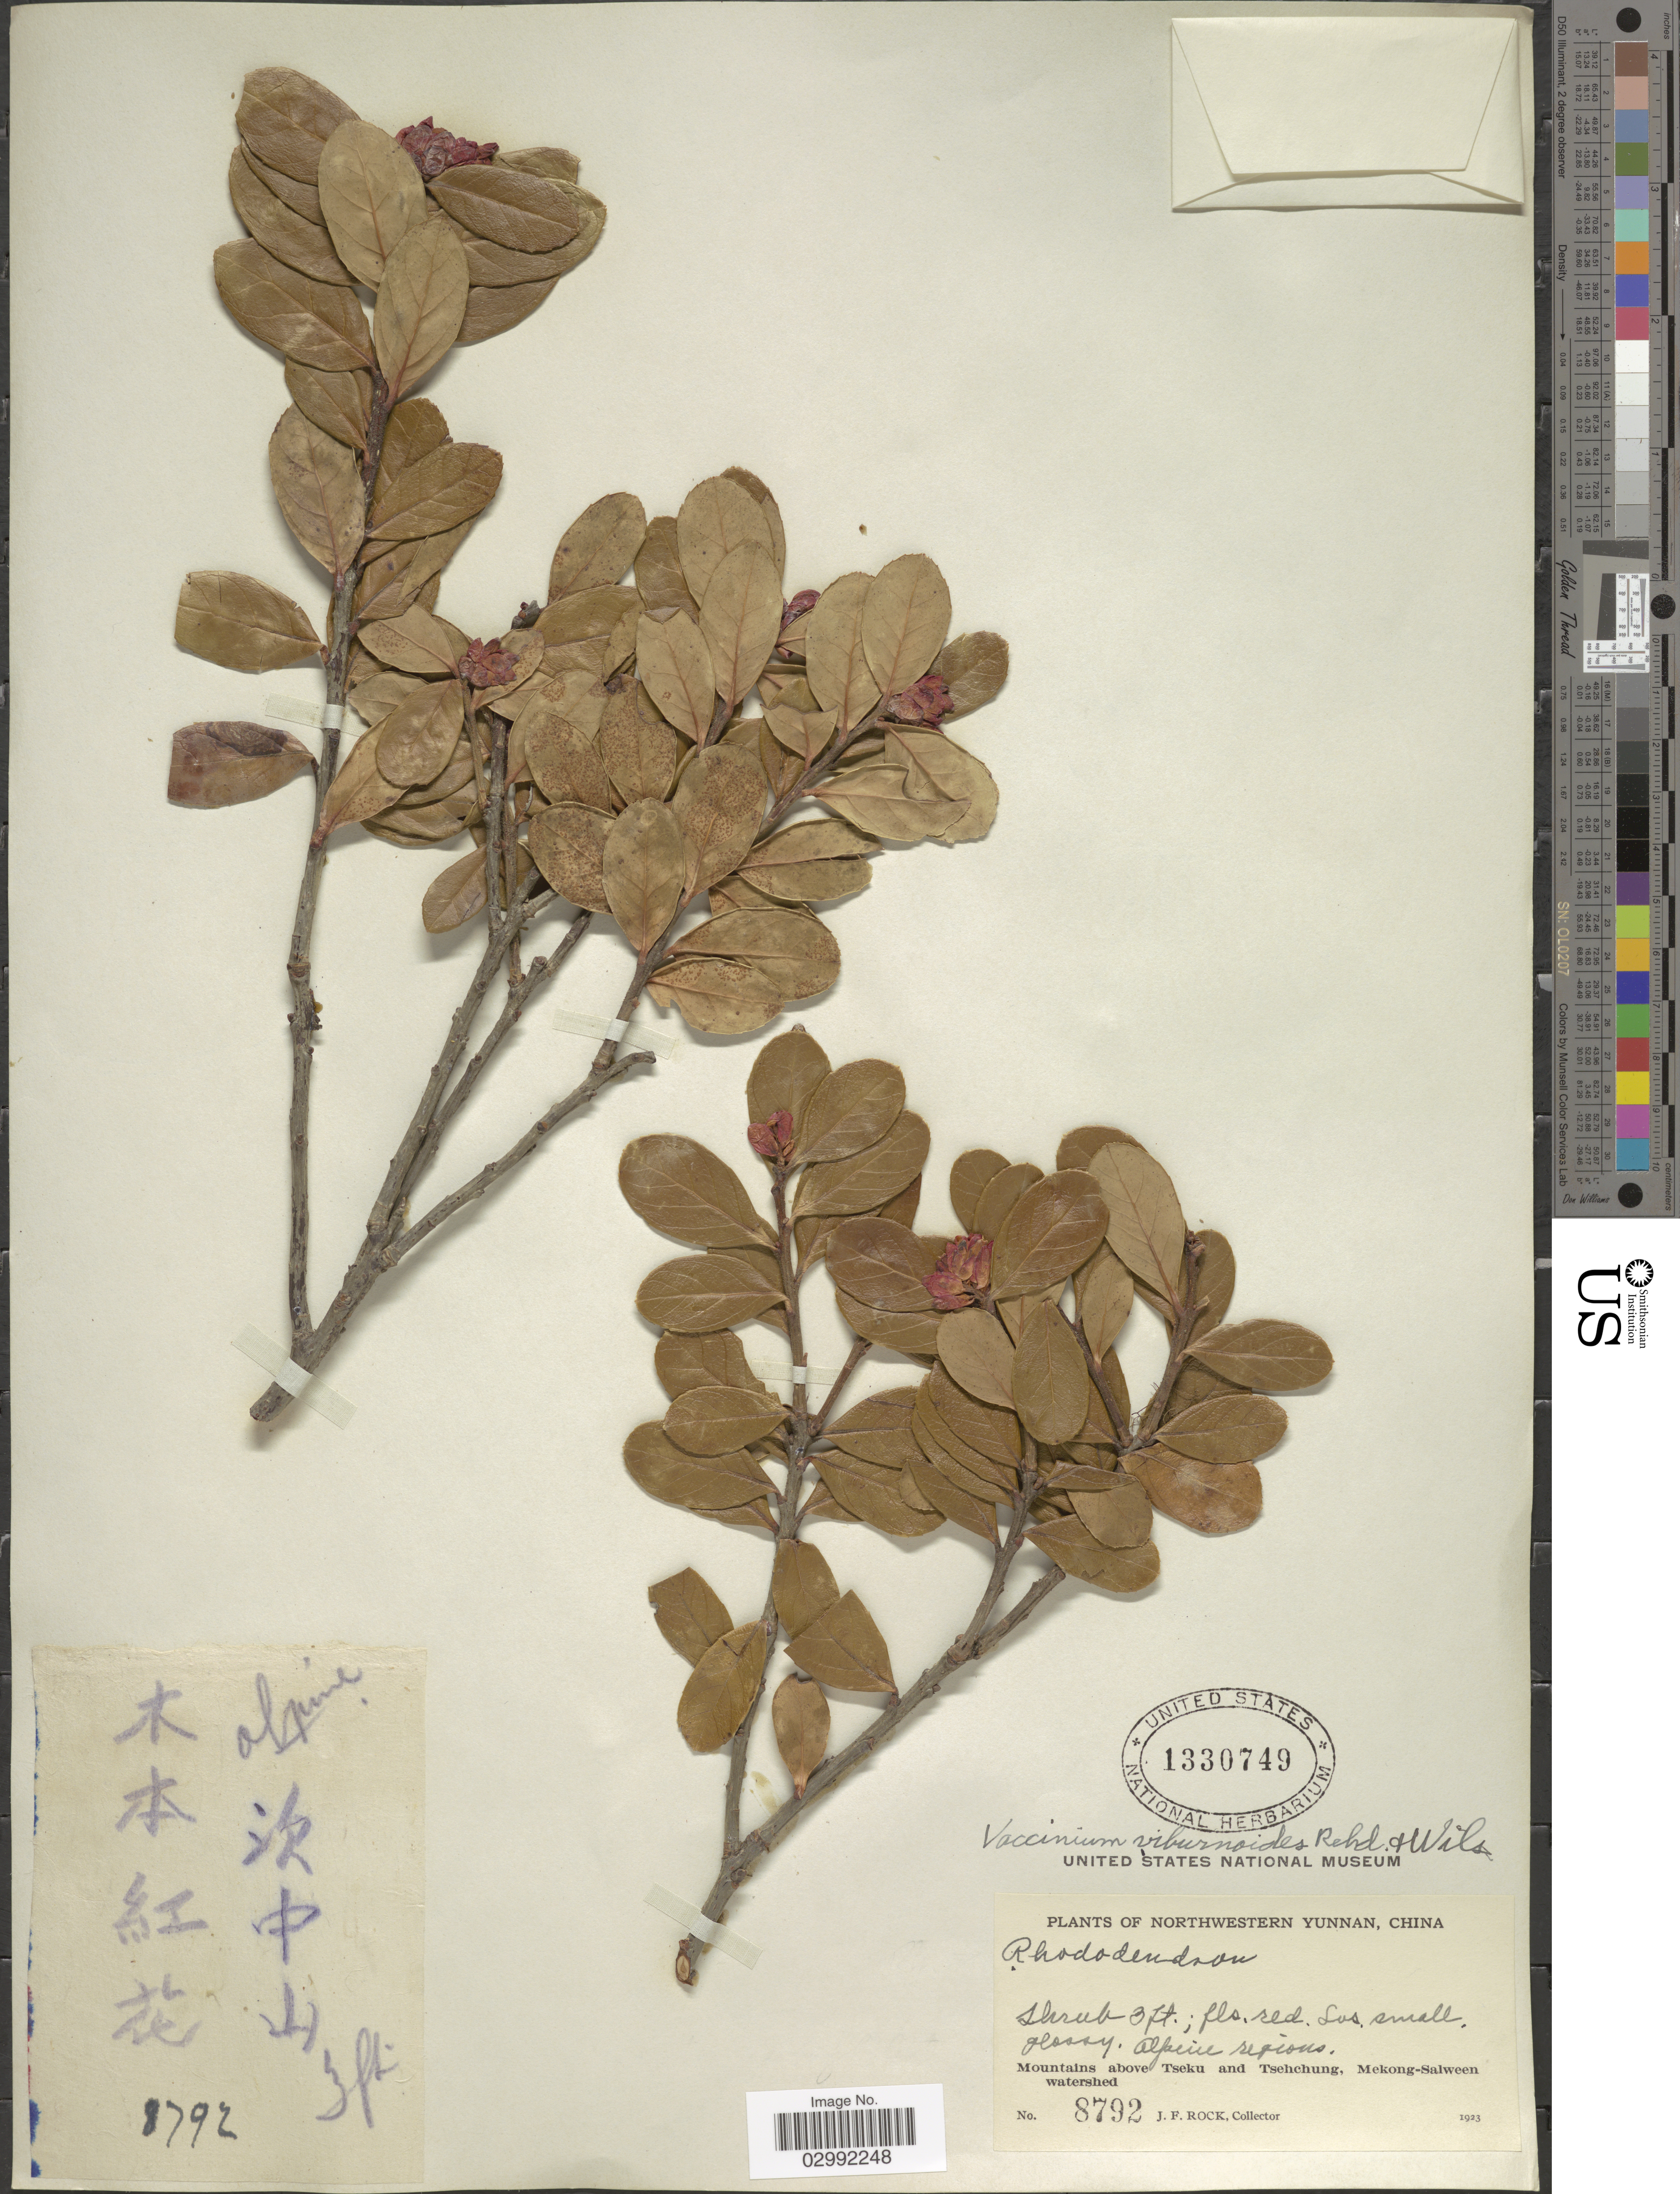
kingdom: Plantae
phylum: Tracheophyta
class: Magnoliopsida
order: Ericales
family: Ericaceae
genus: Vaccinium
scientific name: Vaccinium sikkimense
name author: C.B. Clarke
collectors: J. Rock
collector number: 8792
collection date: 1923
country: China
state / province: Yunnan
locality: Northwestern Yunnan. Mountains above Tseku and Tsehchung, Mekong-Salween watershed.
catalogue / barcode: US 1330749